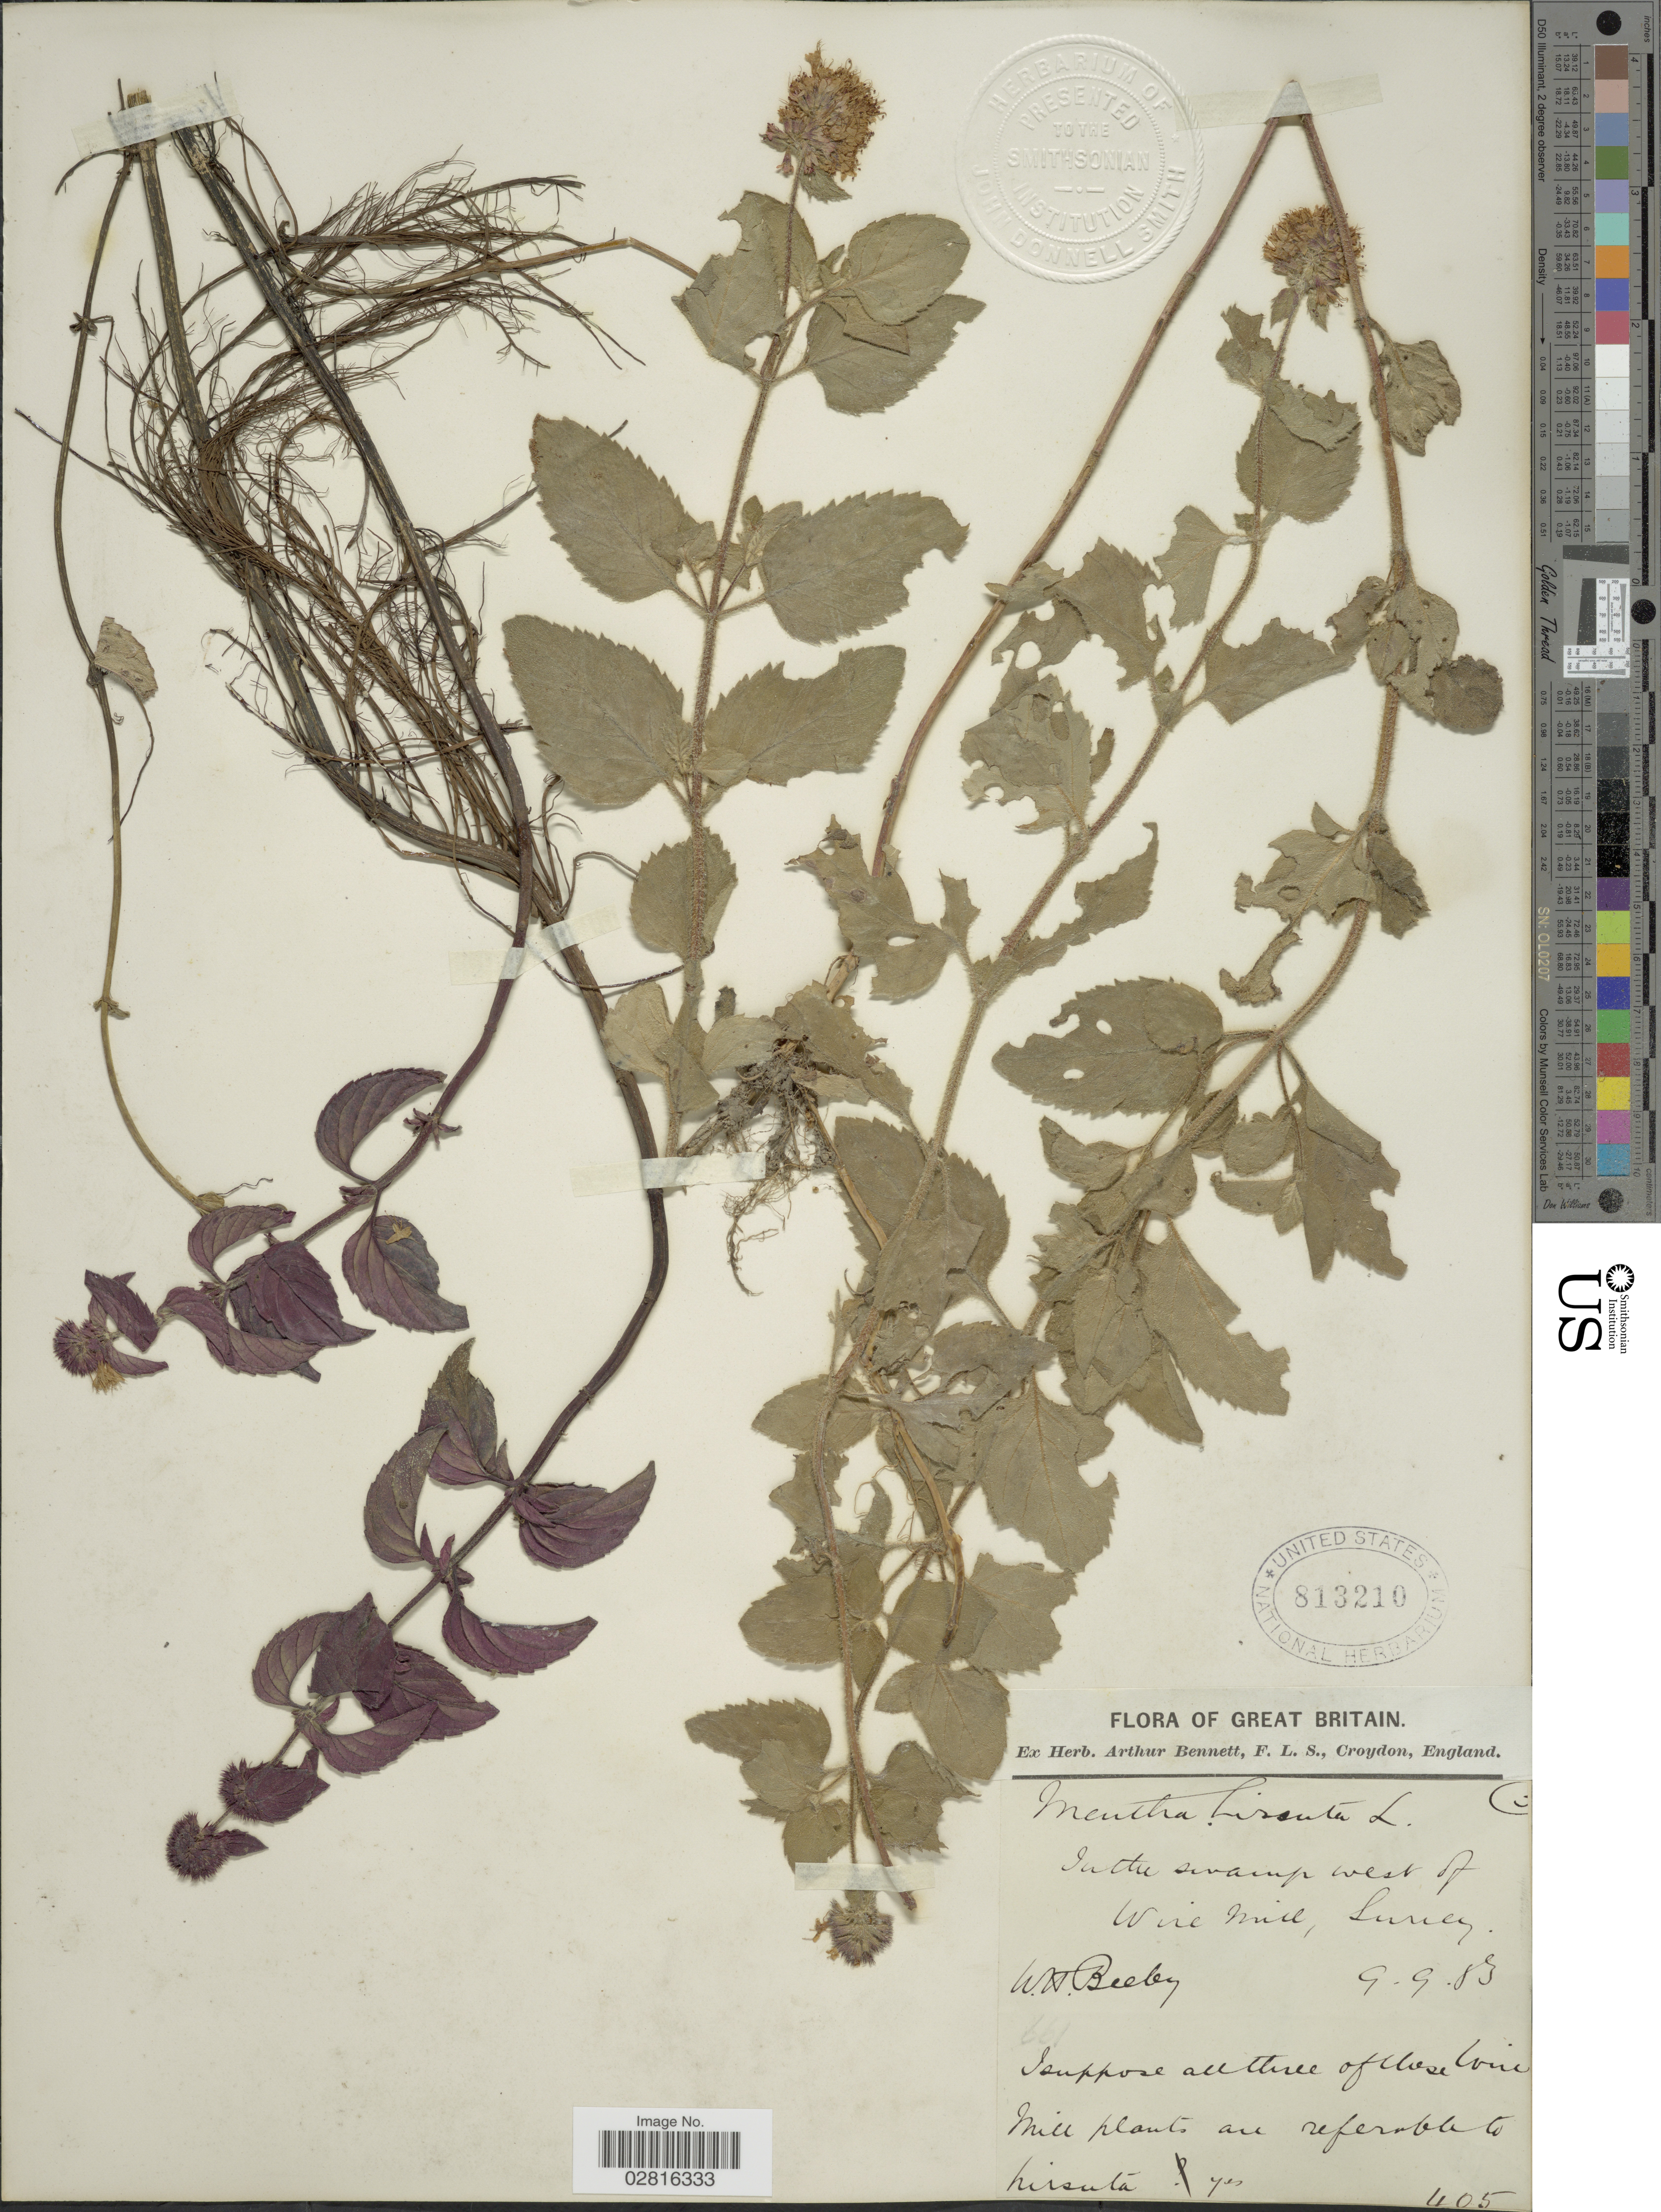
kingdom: Plantae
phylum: Tracheophyta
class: Magnoliopsida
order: Lamiales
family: Lamiaceae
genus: Mentha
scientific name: Mentha hirsuta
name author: Huds.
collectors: W. Beeby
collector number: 405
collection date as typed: Transcribed d/m/y: 9/9/83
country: United Kingdom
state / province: England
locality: Great Britain. In the swamp west of Wire Mill, Surrey.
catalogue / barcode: US 813210